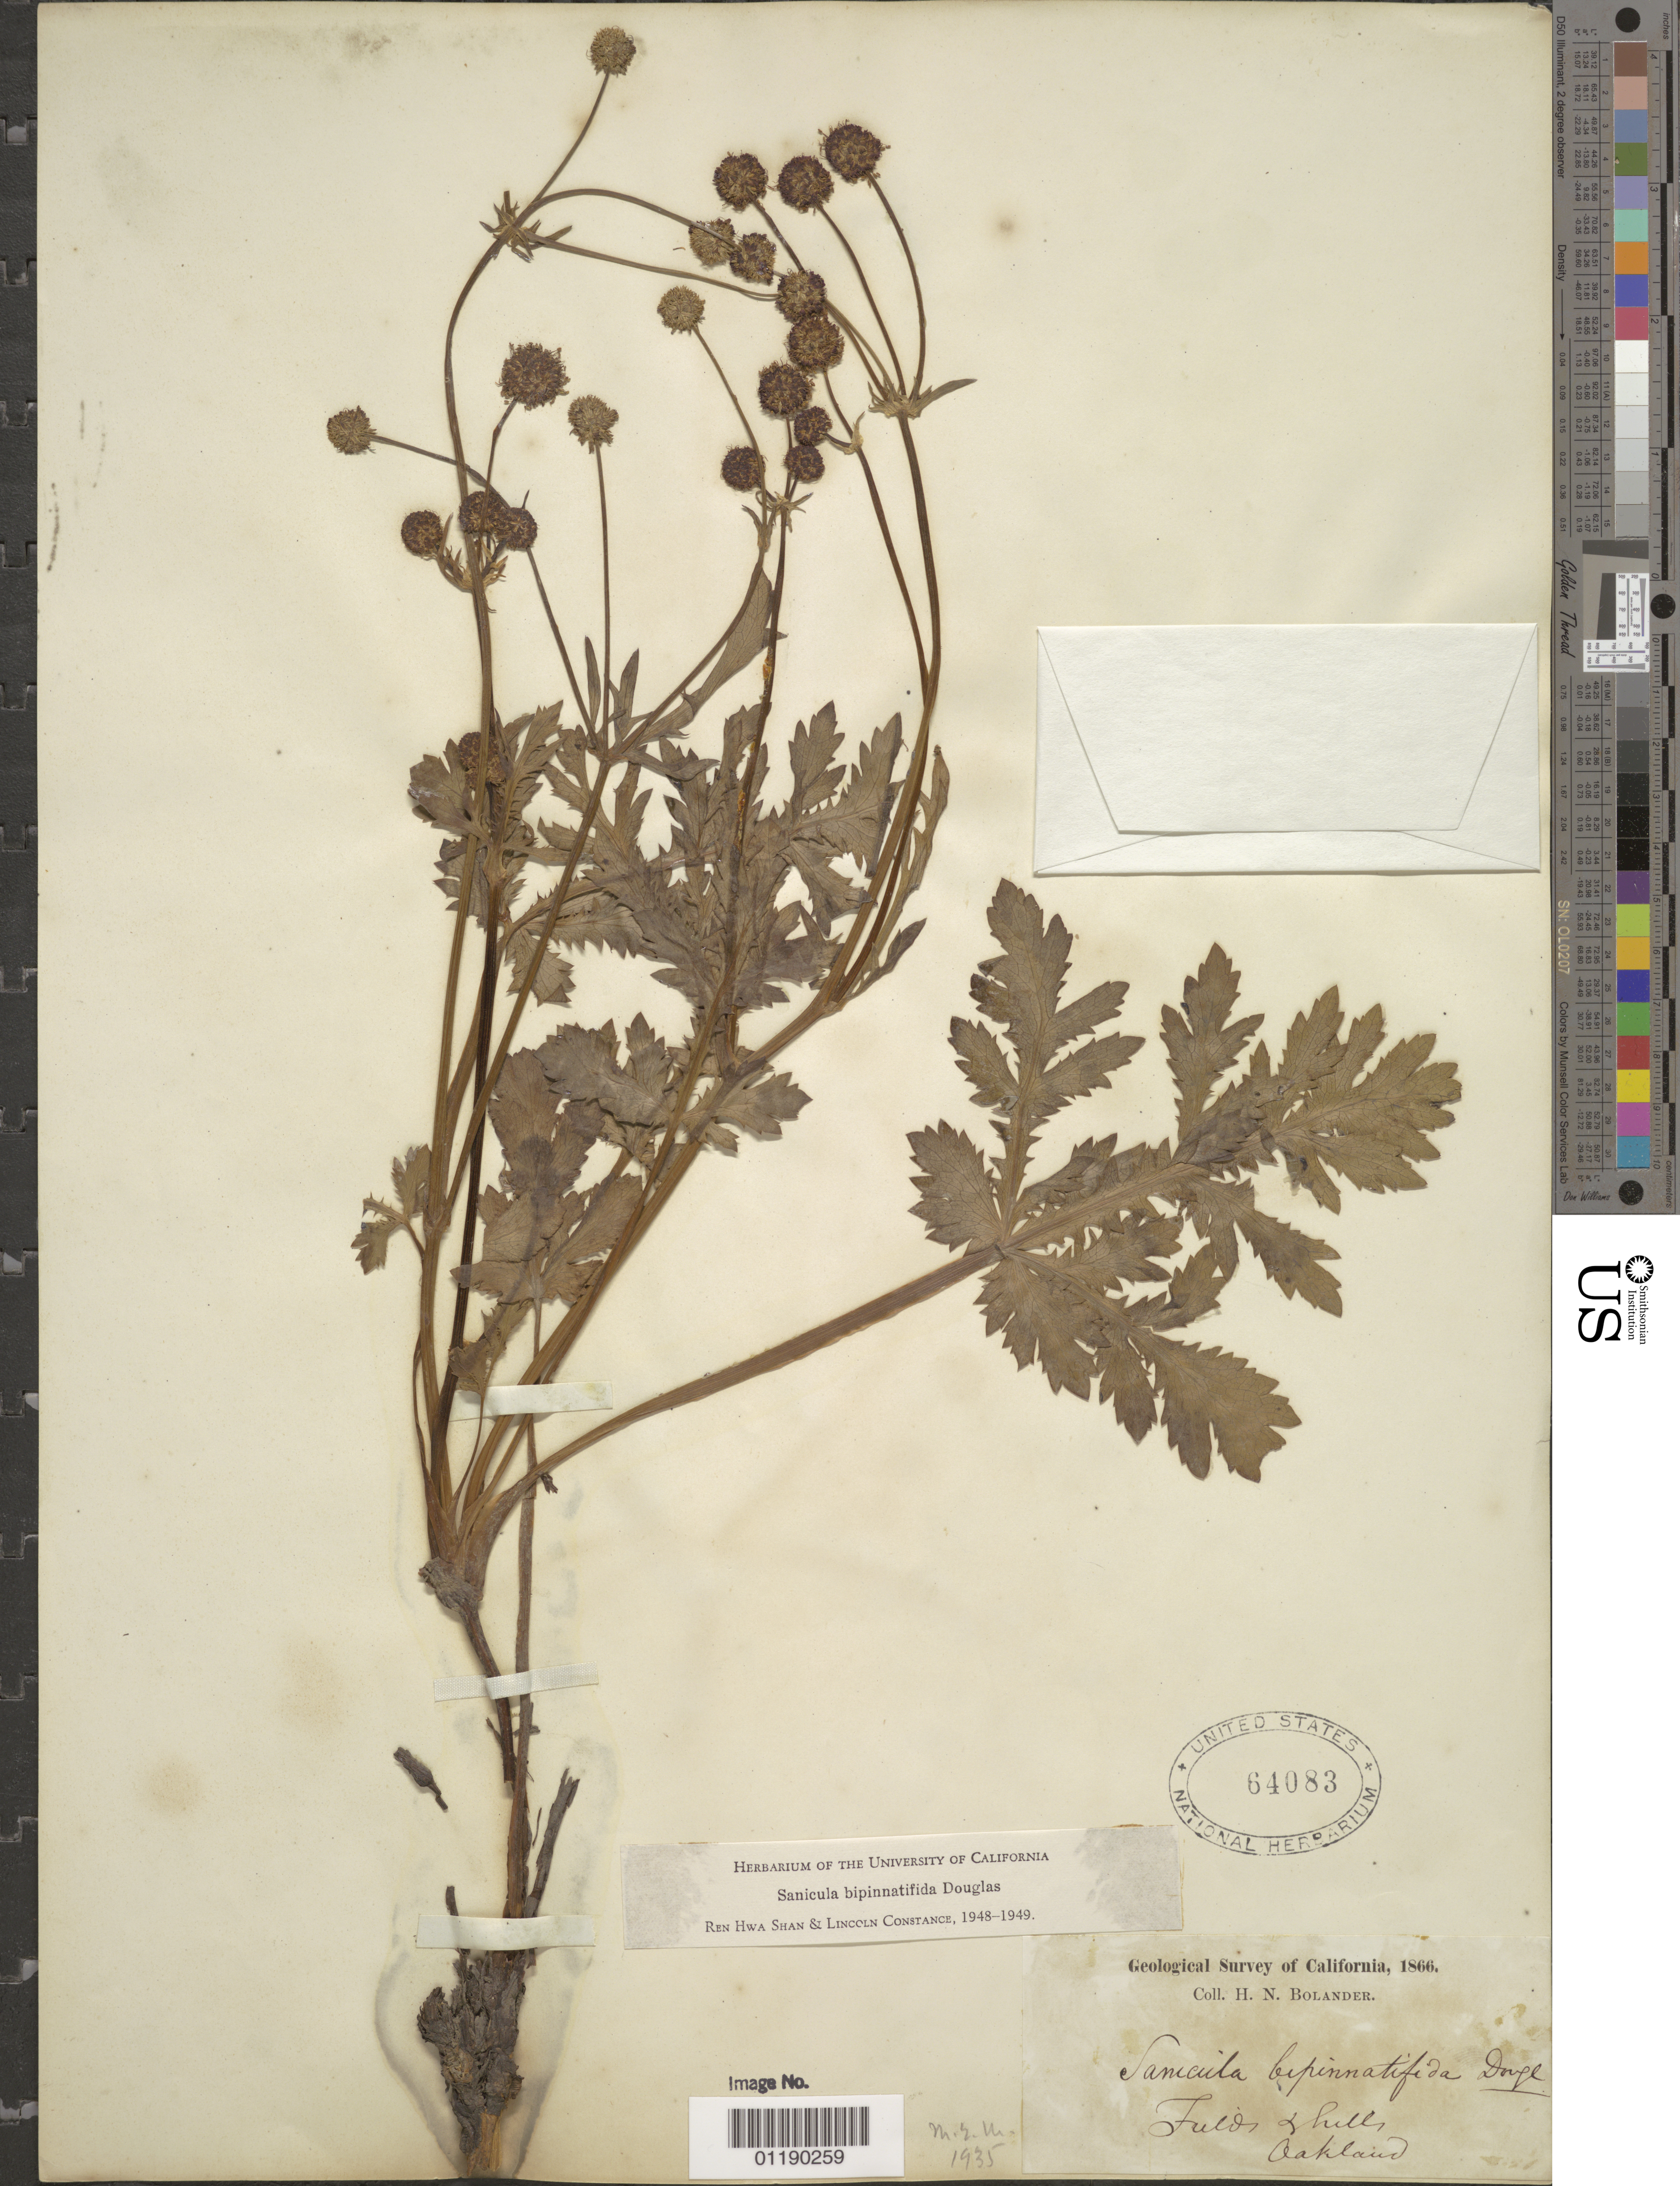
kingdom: Plantae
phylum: Tracheophyta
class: Magnoliopsida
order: Apiales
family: Apiaceae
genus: Sanicula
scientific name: Sanicula bipinnatifida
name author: Douglas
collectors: H. Bolander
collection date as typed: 1866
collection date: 1866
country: United States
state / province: California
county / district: Alameda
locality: Fields and hills, Oakland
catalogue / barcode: US 64083